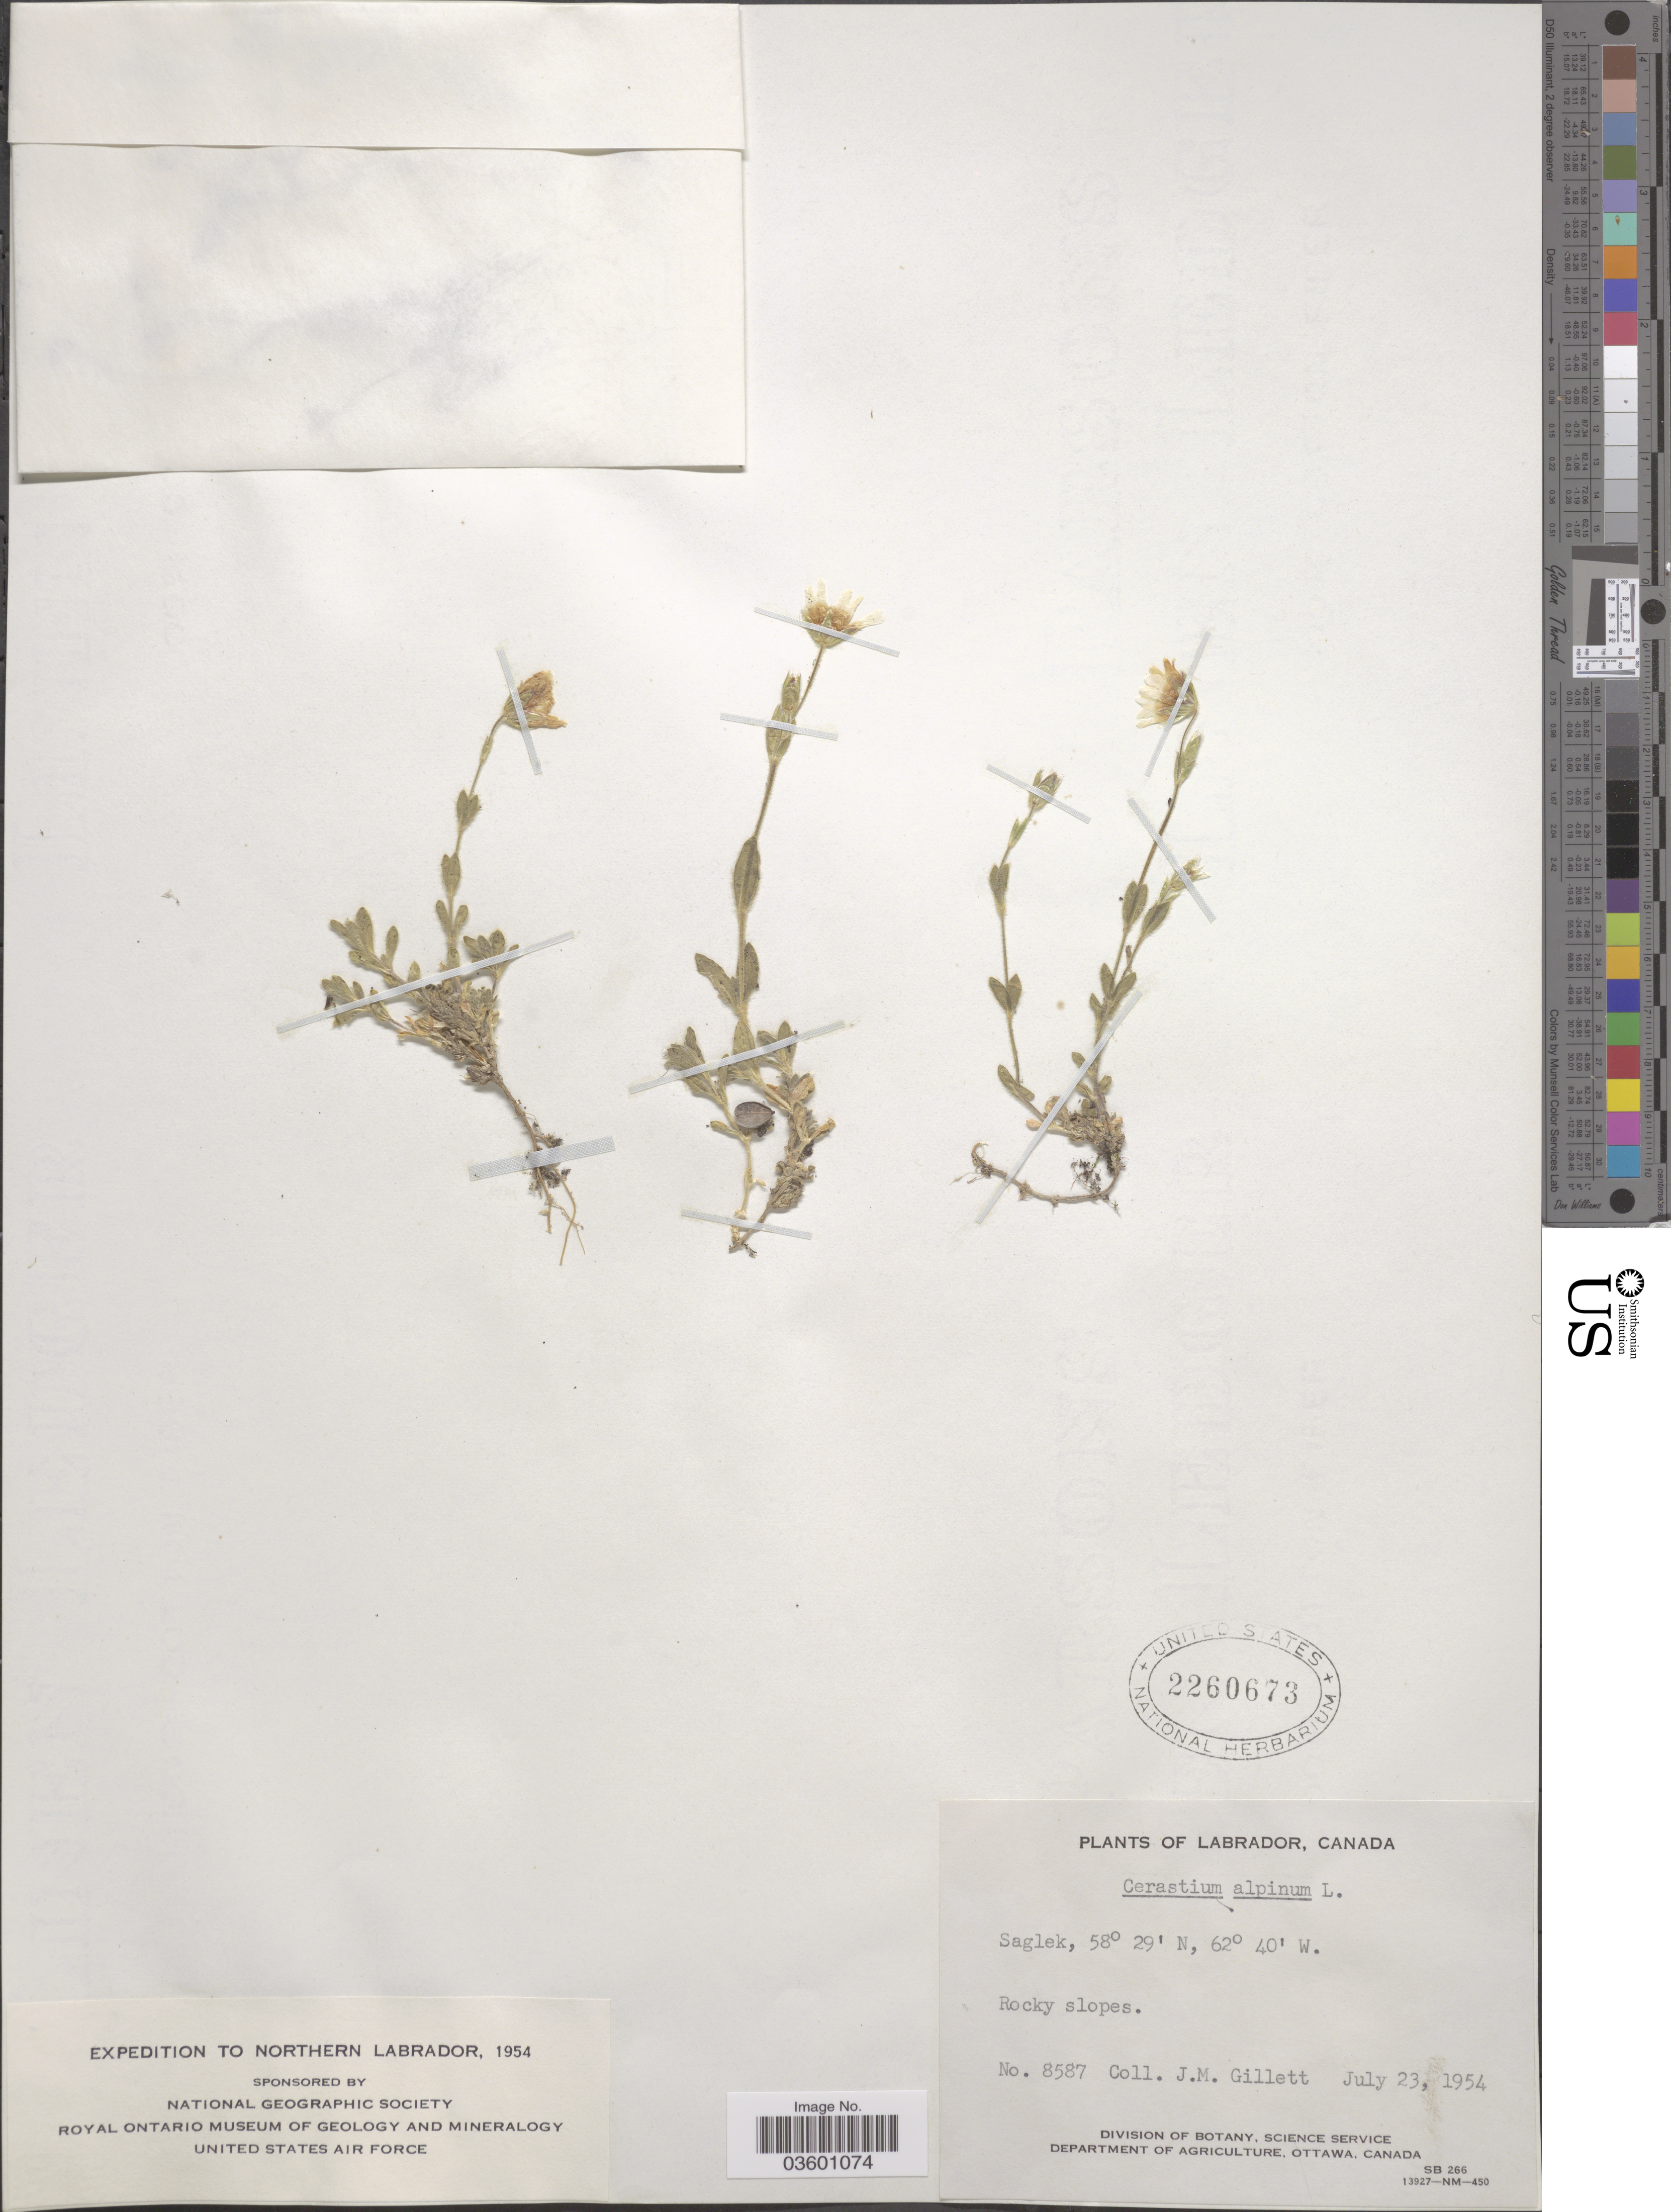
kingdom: Plantae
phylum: Tracheophyta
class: Magnoliopsida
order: Caryophyllales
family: Caryophyllaceae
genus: Cerastium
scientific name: Cerastium alpinum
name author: L.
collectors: J. M. Gillett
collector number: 8587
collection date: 1954-07-23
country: Canada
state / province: Newfoundland and Labrador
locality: Labrador. Saglek. Northern Labrador.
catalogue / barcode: US 2260673